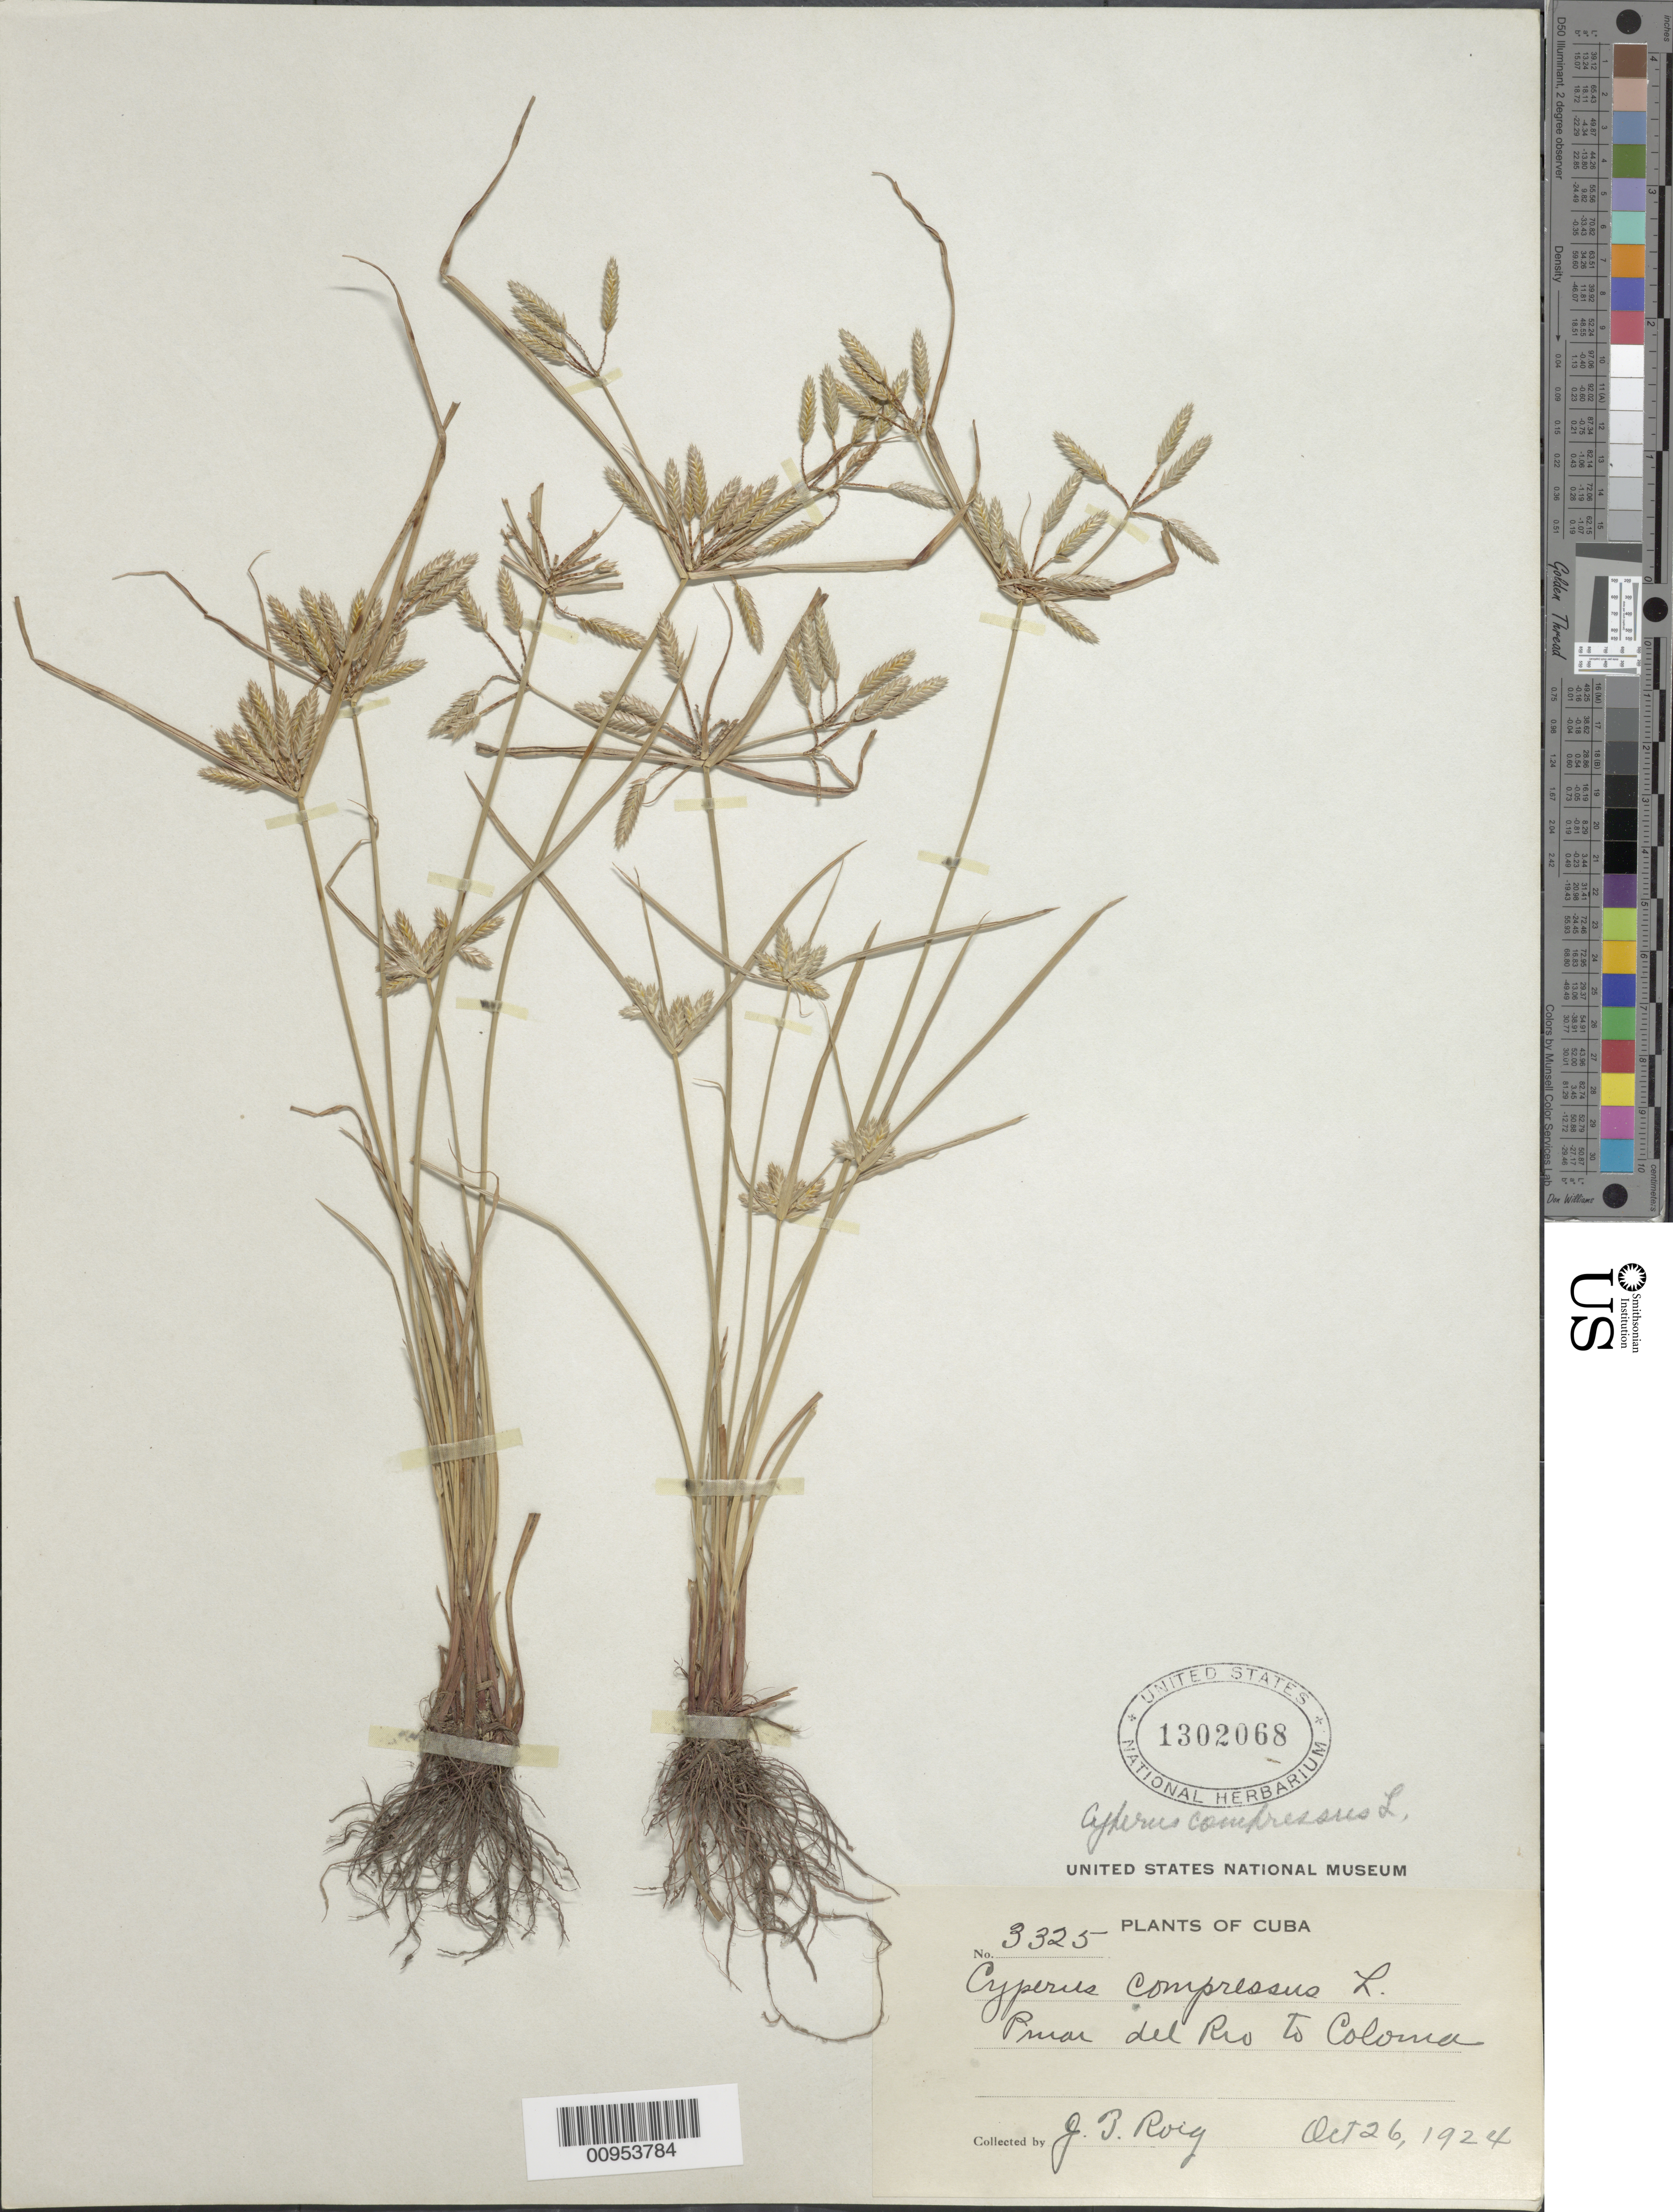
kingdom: Plantae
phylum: Tracheophyta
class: Liliopsida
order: Poales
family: Cyperaceae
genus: Cyperus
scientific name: Cyperus compressus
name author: L.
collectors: J. Roig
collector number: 3325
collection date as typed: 26 Oct 1924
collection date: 1924-10-26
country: Cuba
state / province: Pinar del Rio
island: Cuba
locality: Pinar del Rio to Coloma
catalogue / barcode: US 1302068